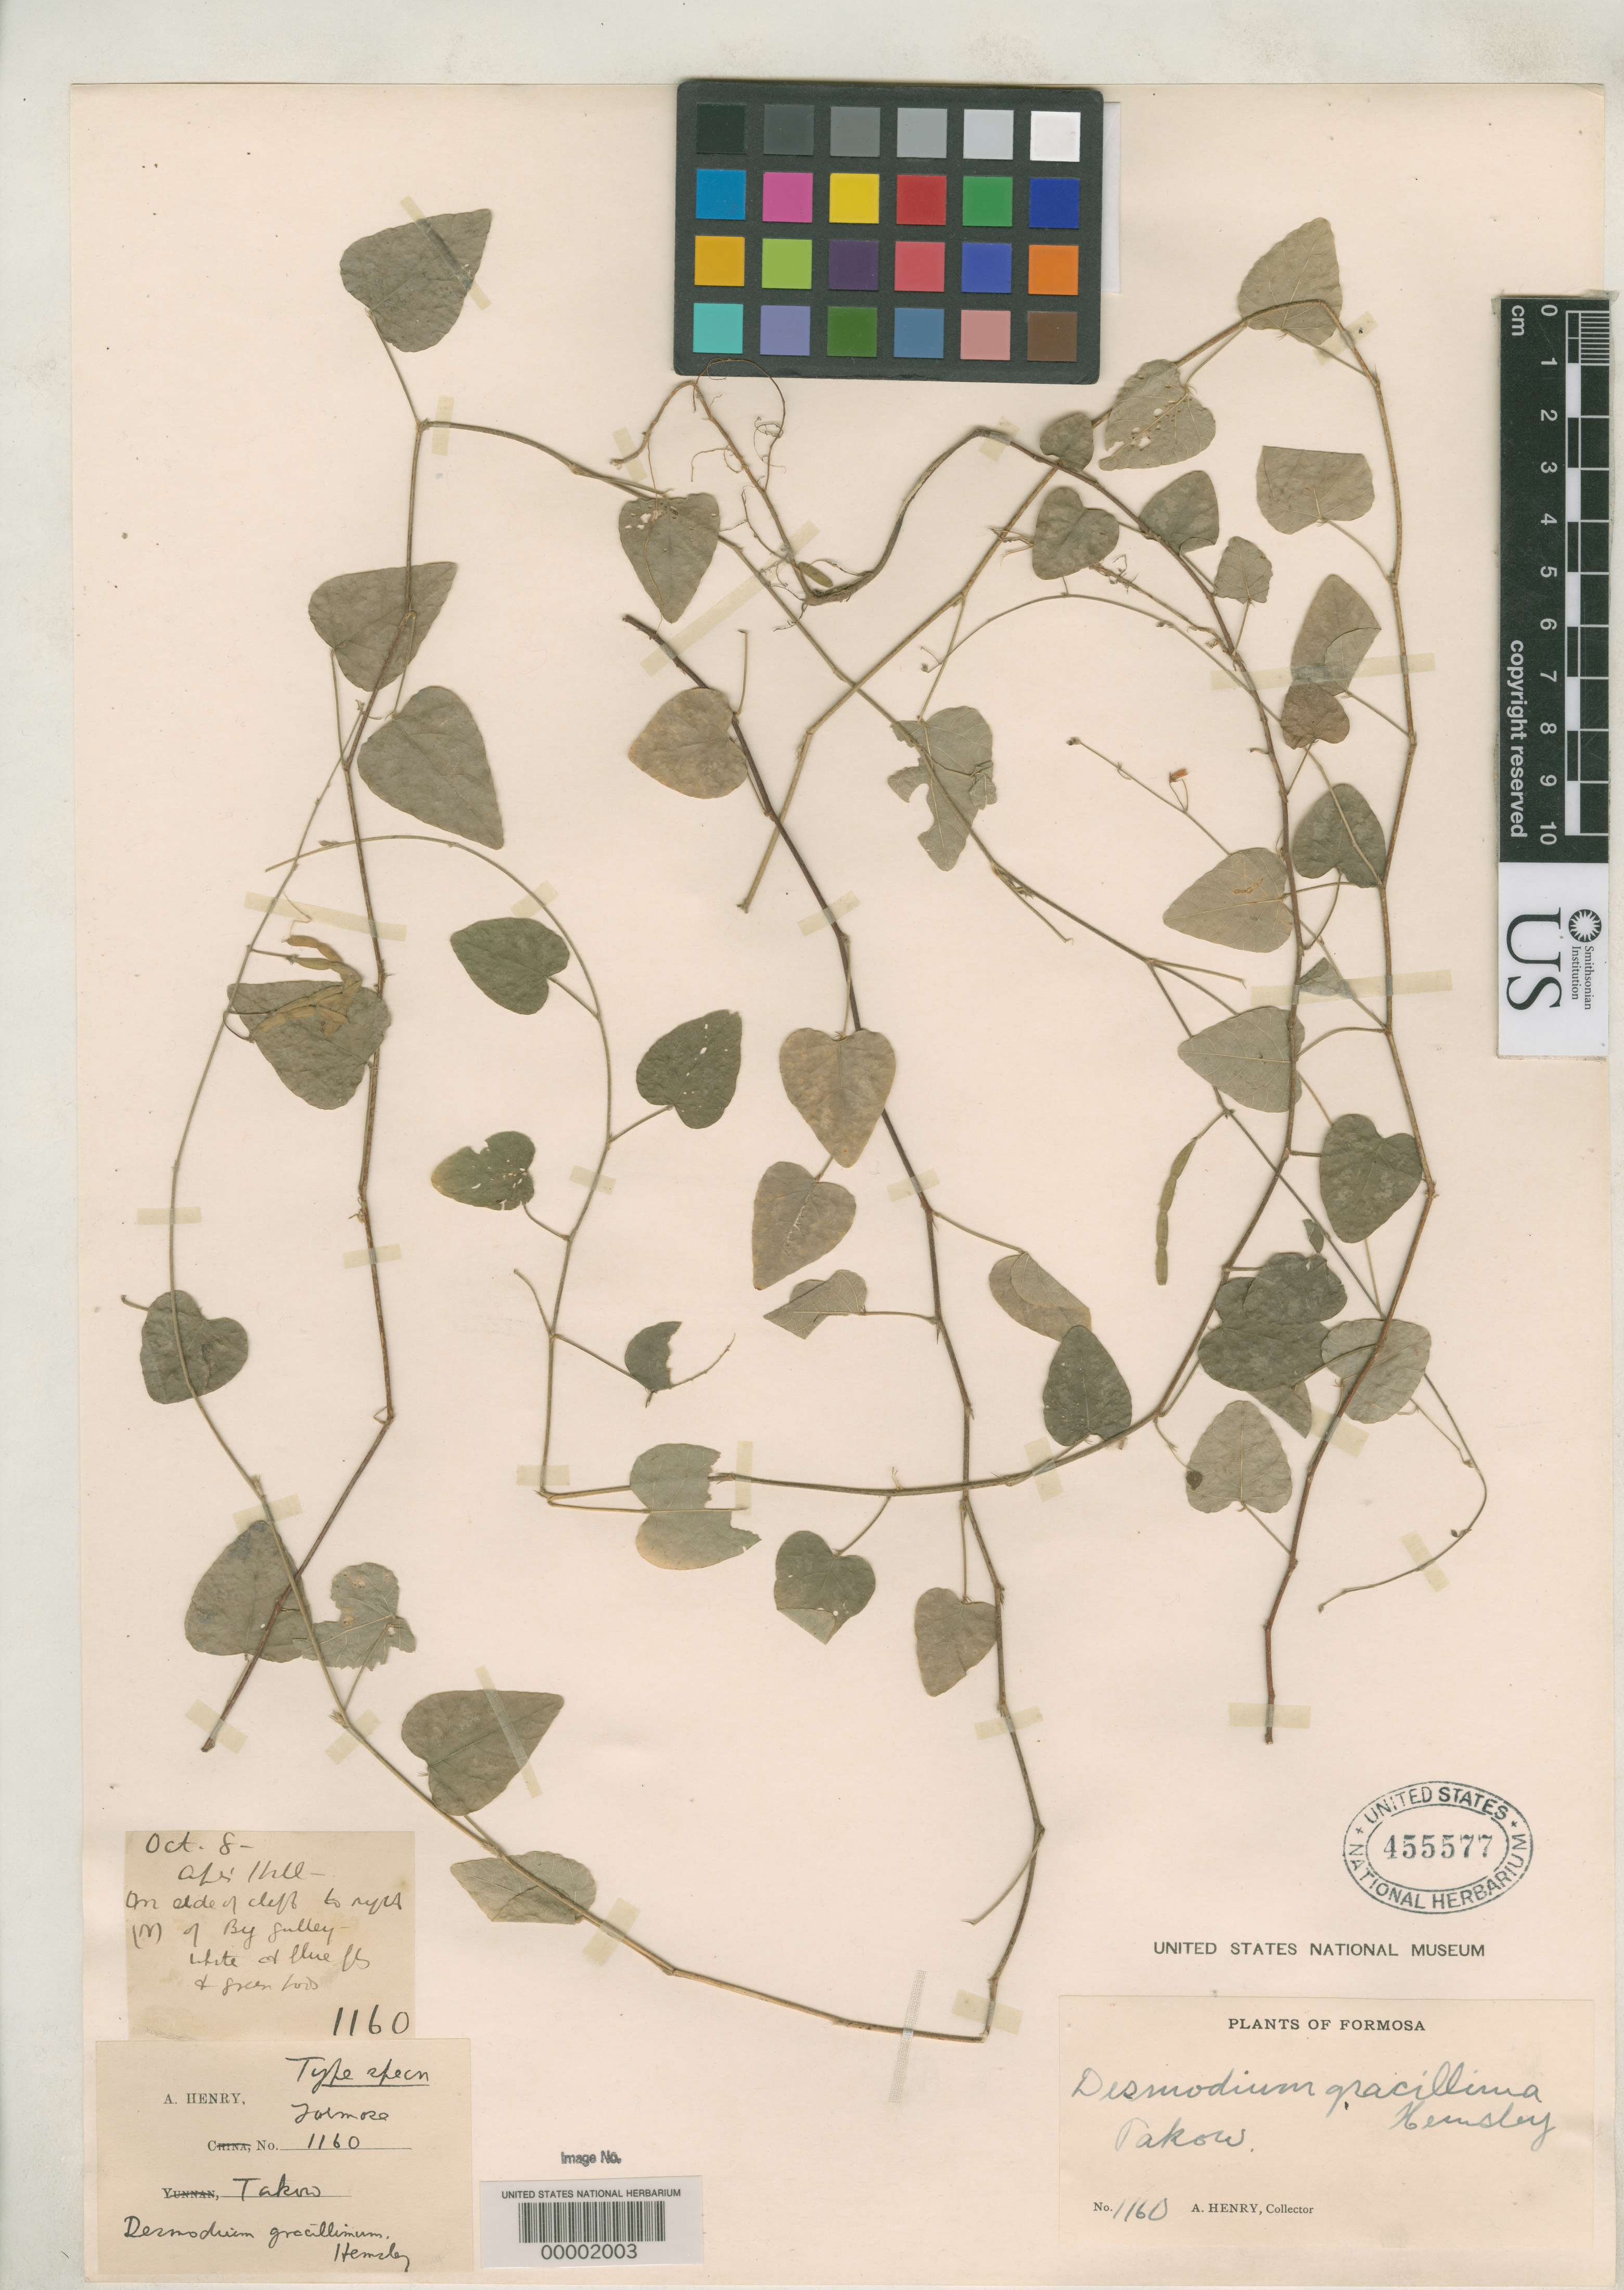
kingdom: Plantae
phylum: Tracheophyta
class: Magnoliopsida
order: Fabales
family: Fabaceae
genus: Desmodium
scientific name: Desmodium gracillimum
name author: Hemsl.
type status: Type Collection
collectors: A. Henry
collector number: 1160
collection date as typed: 08 Oct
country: Taiwan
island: Taiwan [Formosa]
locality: Kao-hsiung.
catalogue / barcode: US 455577